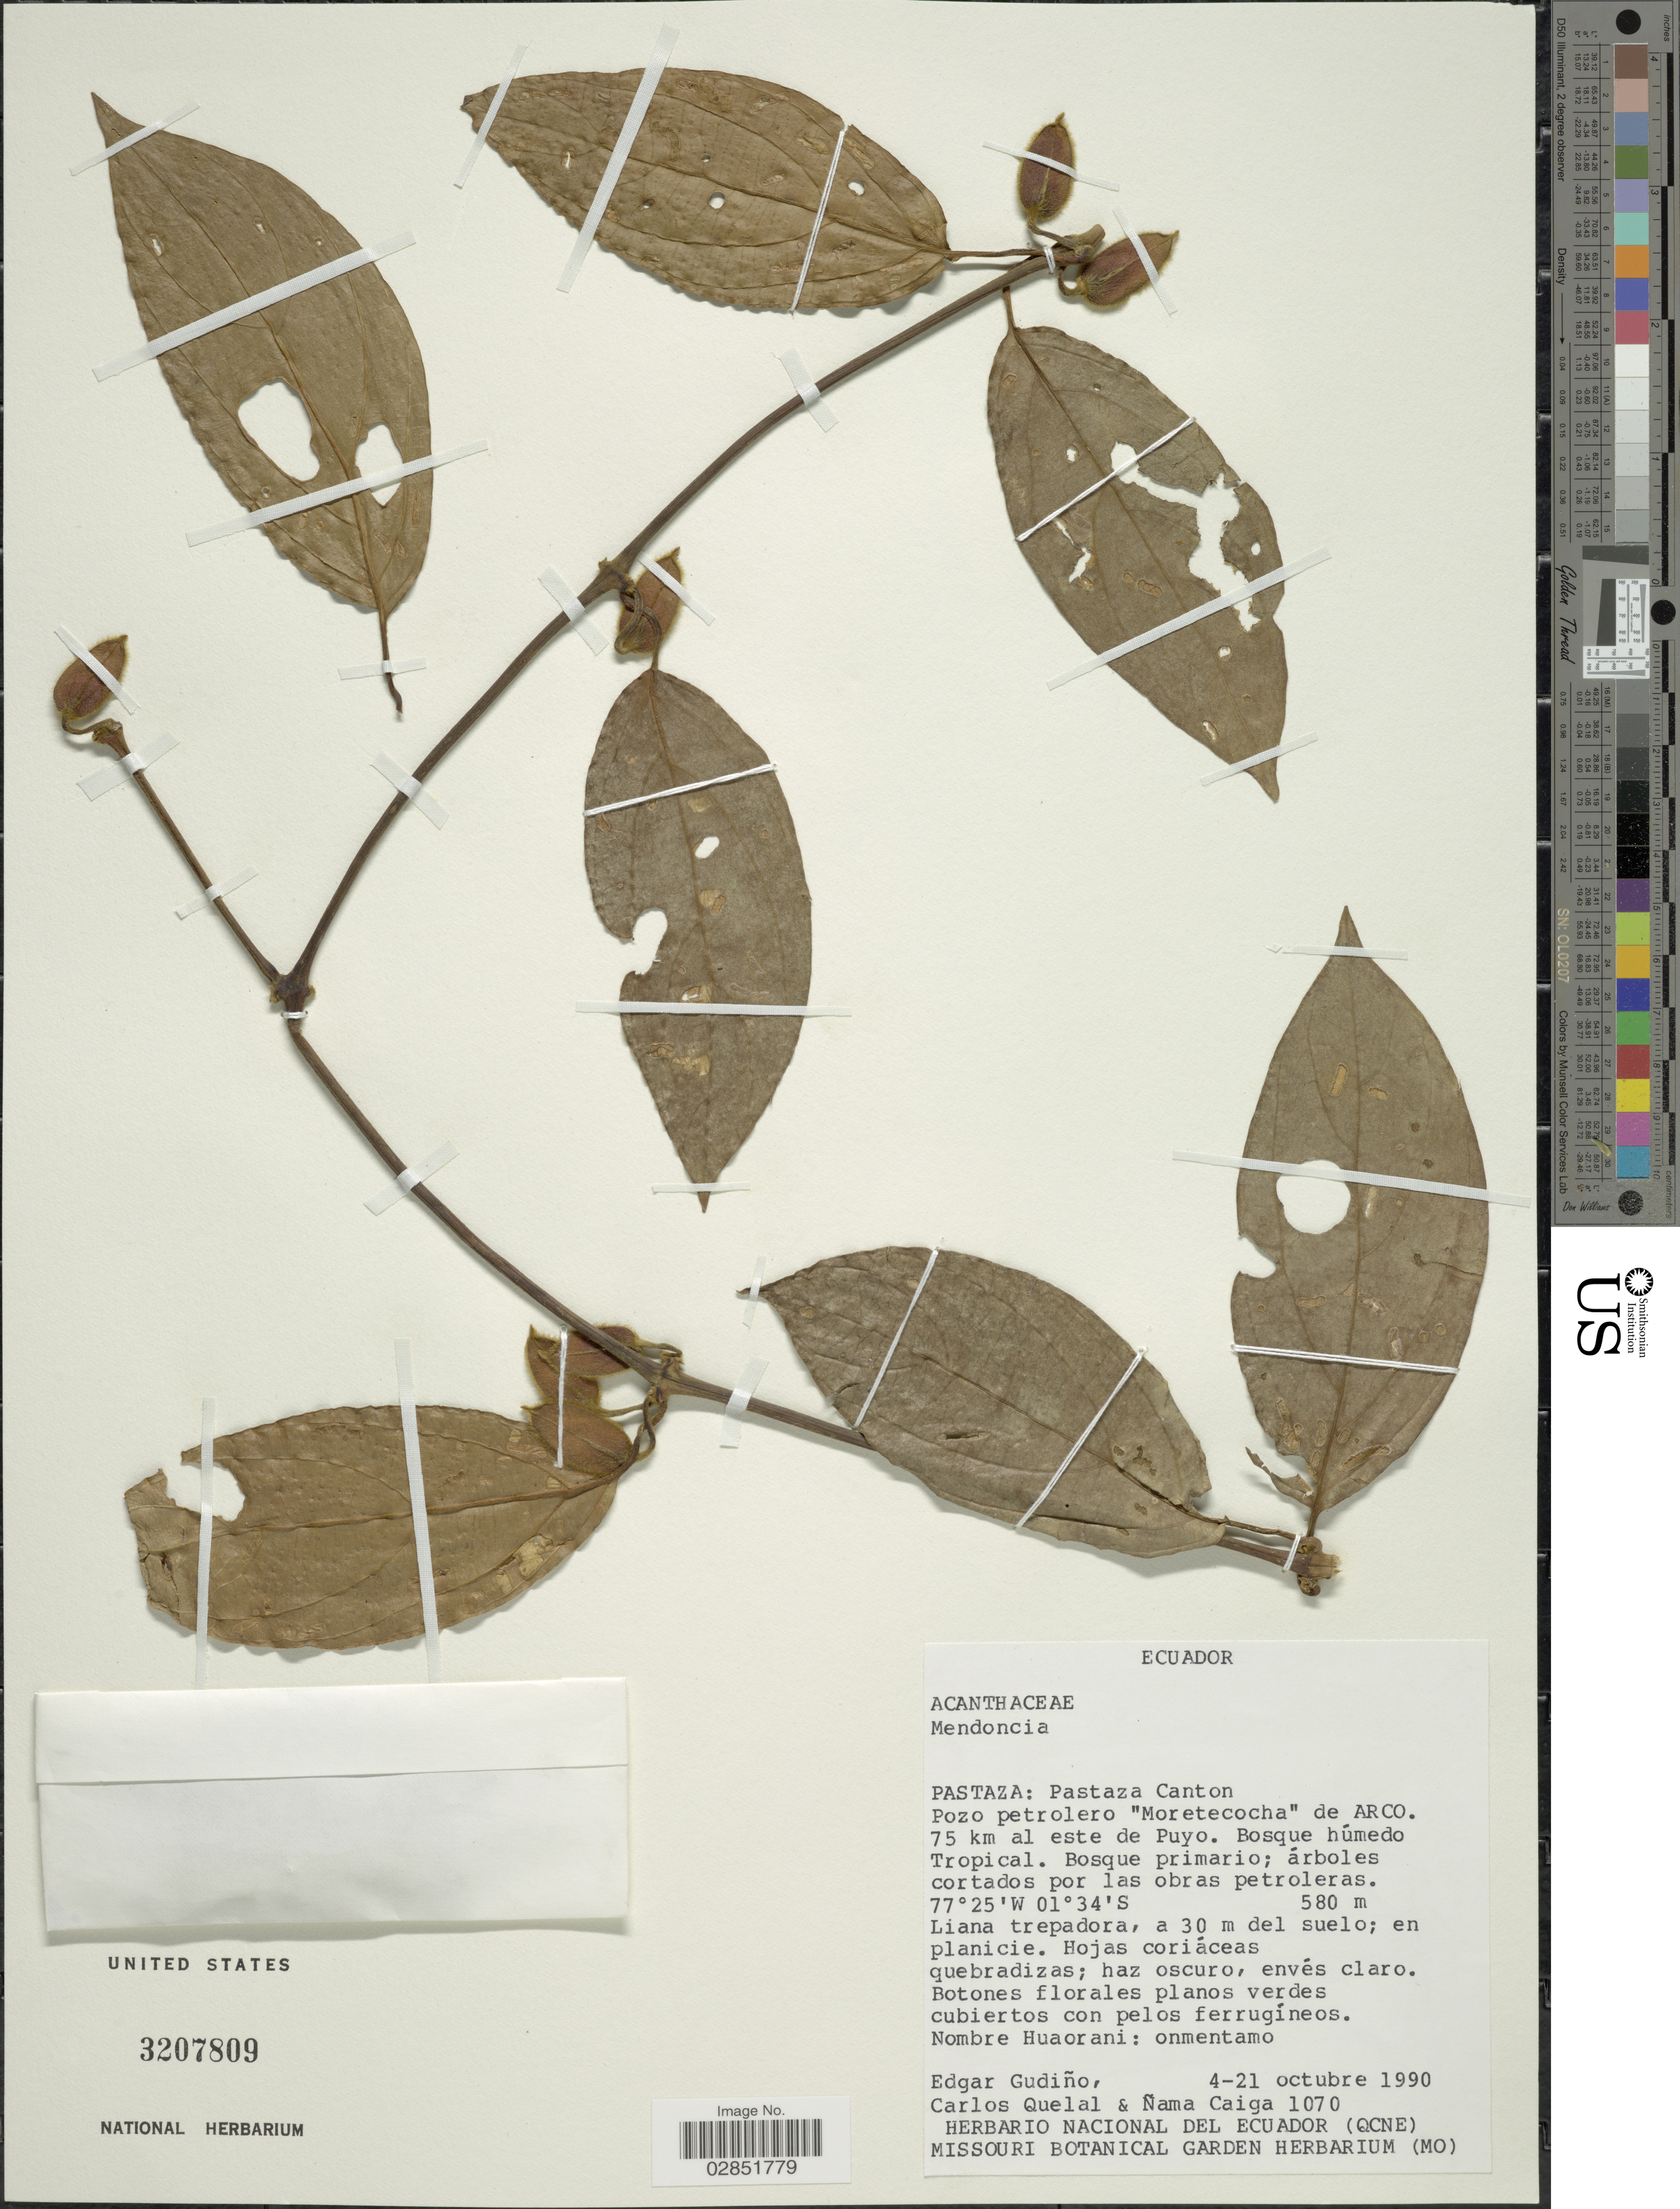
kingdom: Plantae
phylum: Tracheophyta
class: Magnoliopsida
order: Lamiales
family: Acanthaceae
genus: Mendoncia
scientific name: Mendoncia sp.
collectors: E. Gudiño, C. Quelal & Ñ. Caiga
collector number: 1070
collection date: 1990-10-04/1990-10-21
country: Ecuador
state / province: Pastaza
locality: Pastaza Canton. Pozo petrolero "Moretecocha" de ARCO. 75 km al este de Puyo.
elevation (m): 580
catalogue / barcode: US 3207809